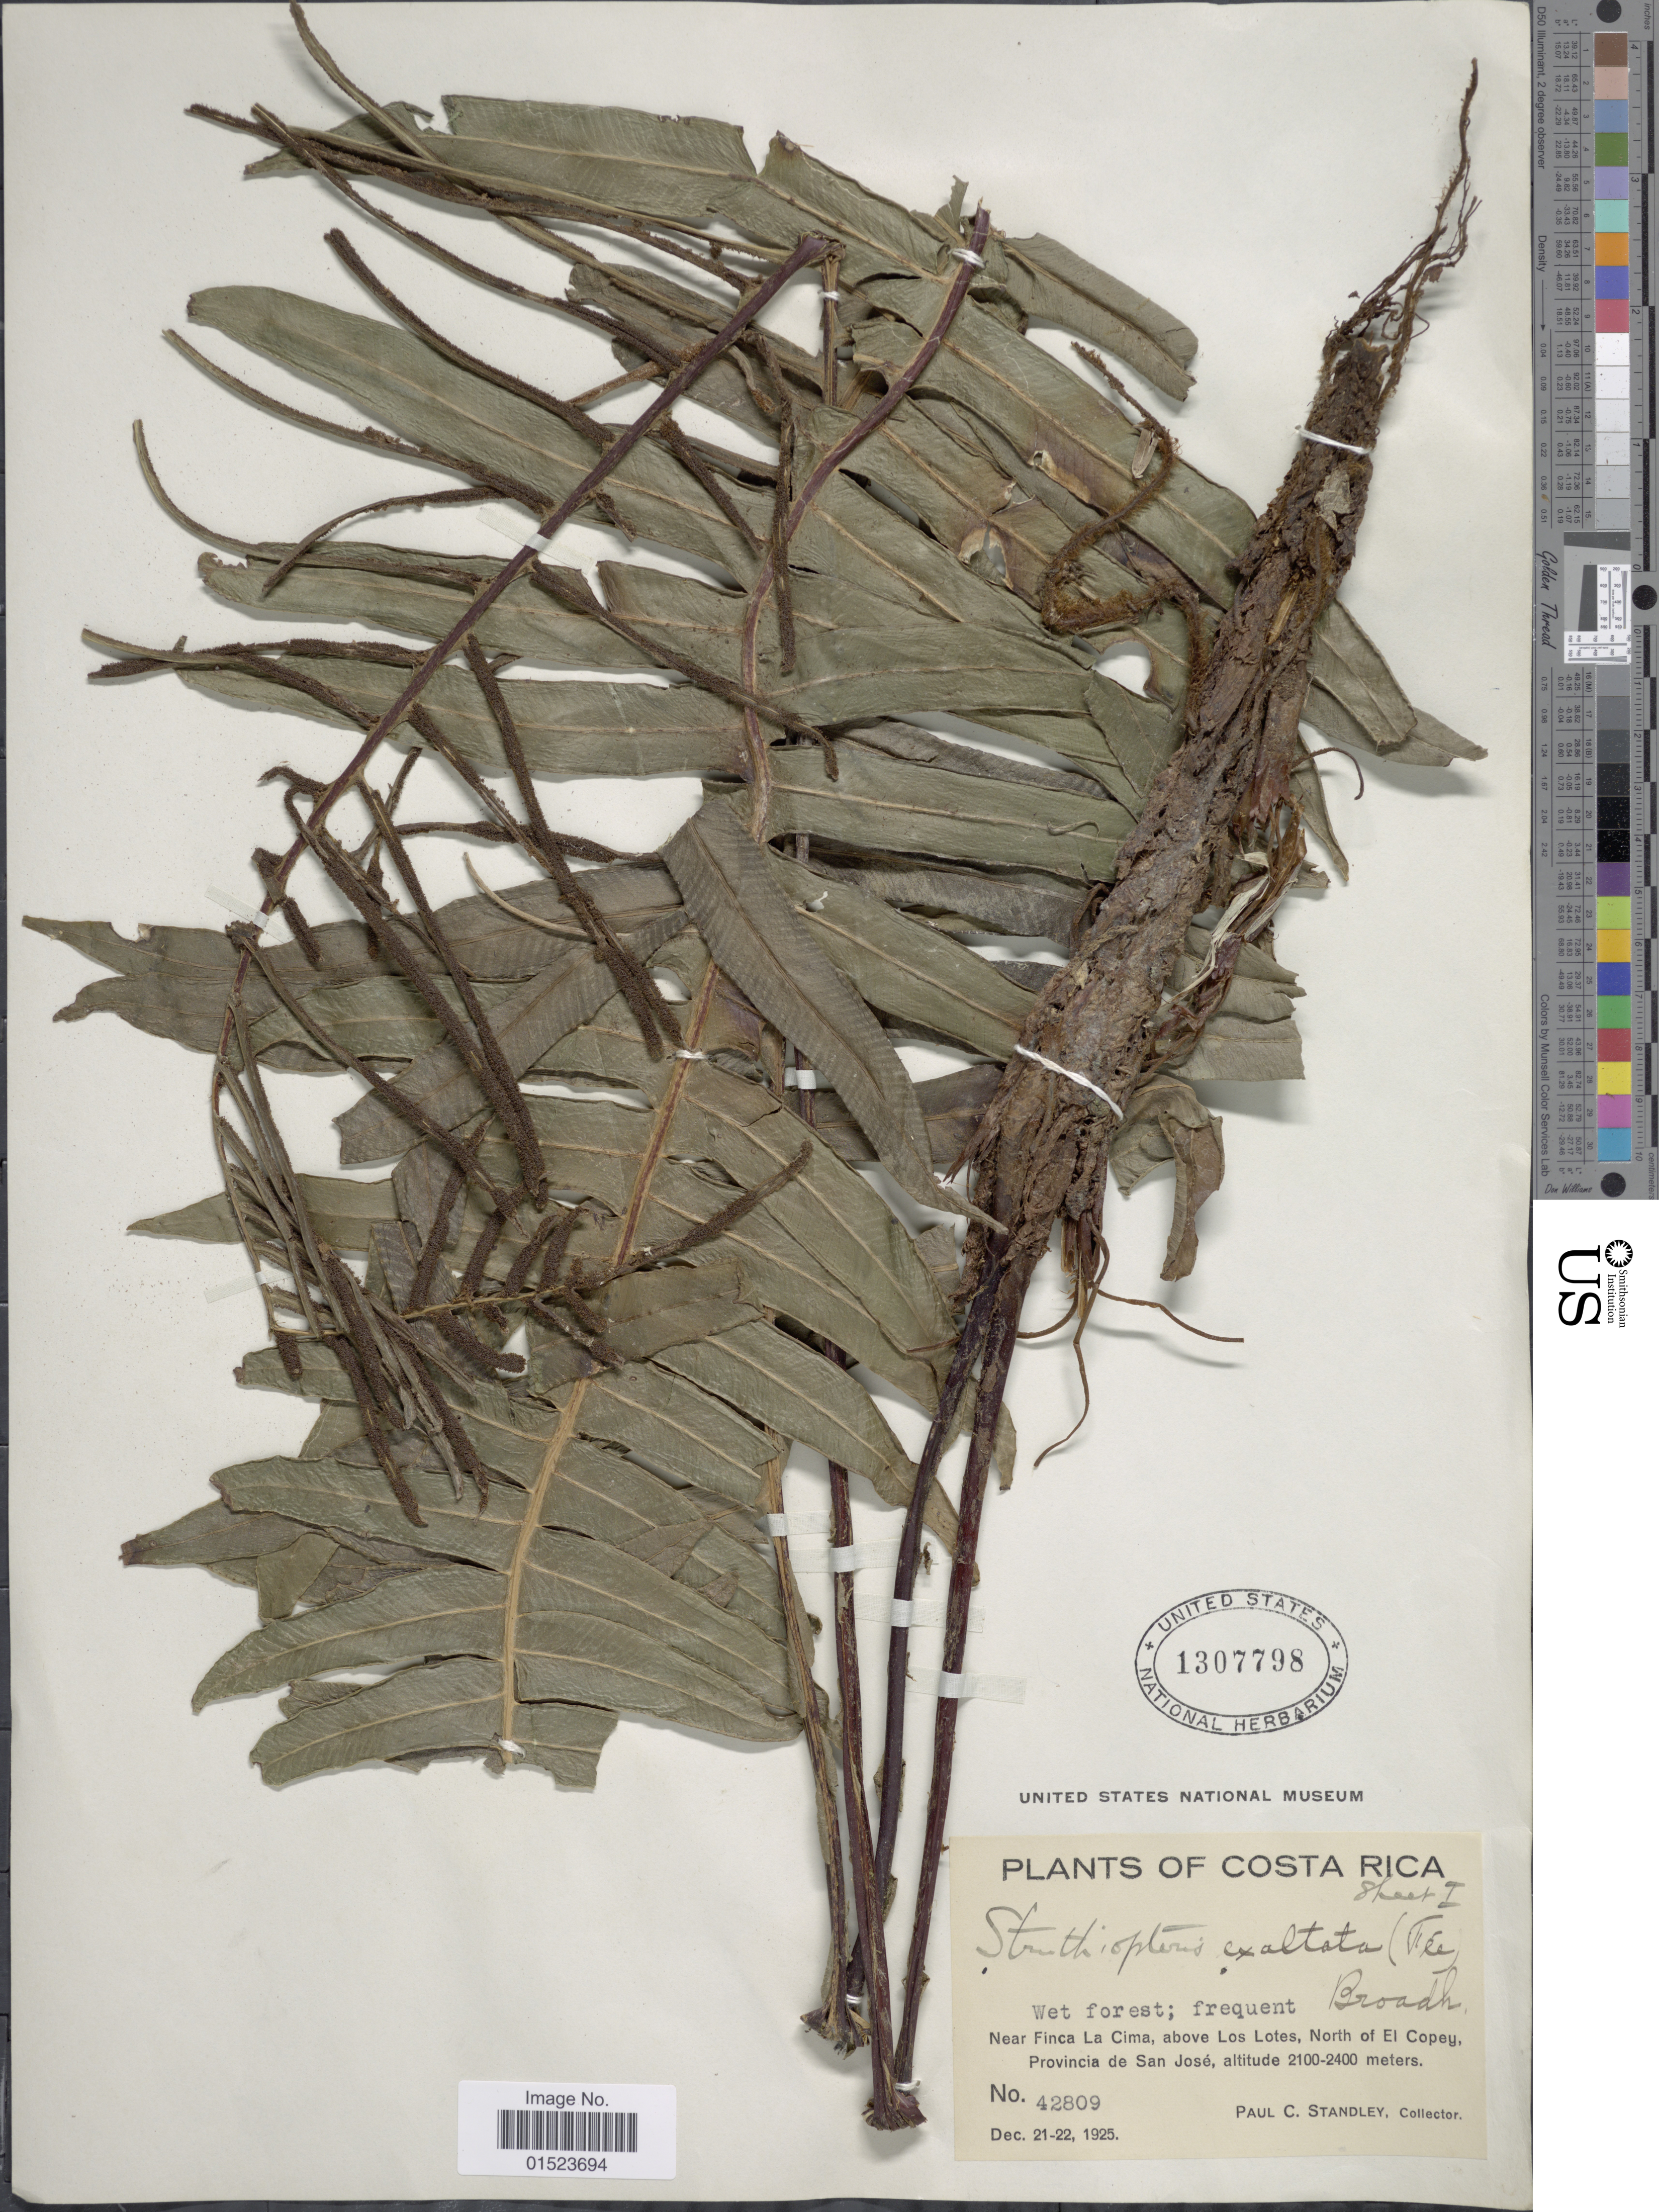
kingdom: Plantae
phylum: Tracheophyta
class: Polypodiopsida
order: Polypodiales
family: Blechnaceae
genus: Blechnum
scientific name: Blechnum divergens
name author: (Kunze) Mett.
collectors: P. C. Standley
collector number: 42809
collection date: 1925-12-21/1925-12-22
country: Costa Rica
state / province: San José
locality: Near Finca La Cima, above Los Lotes, North of El Copey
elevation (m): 2100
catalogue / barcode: US 1307798